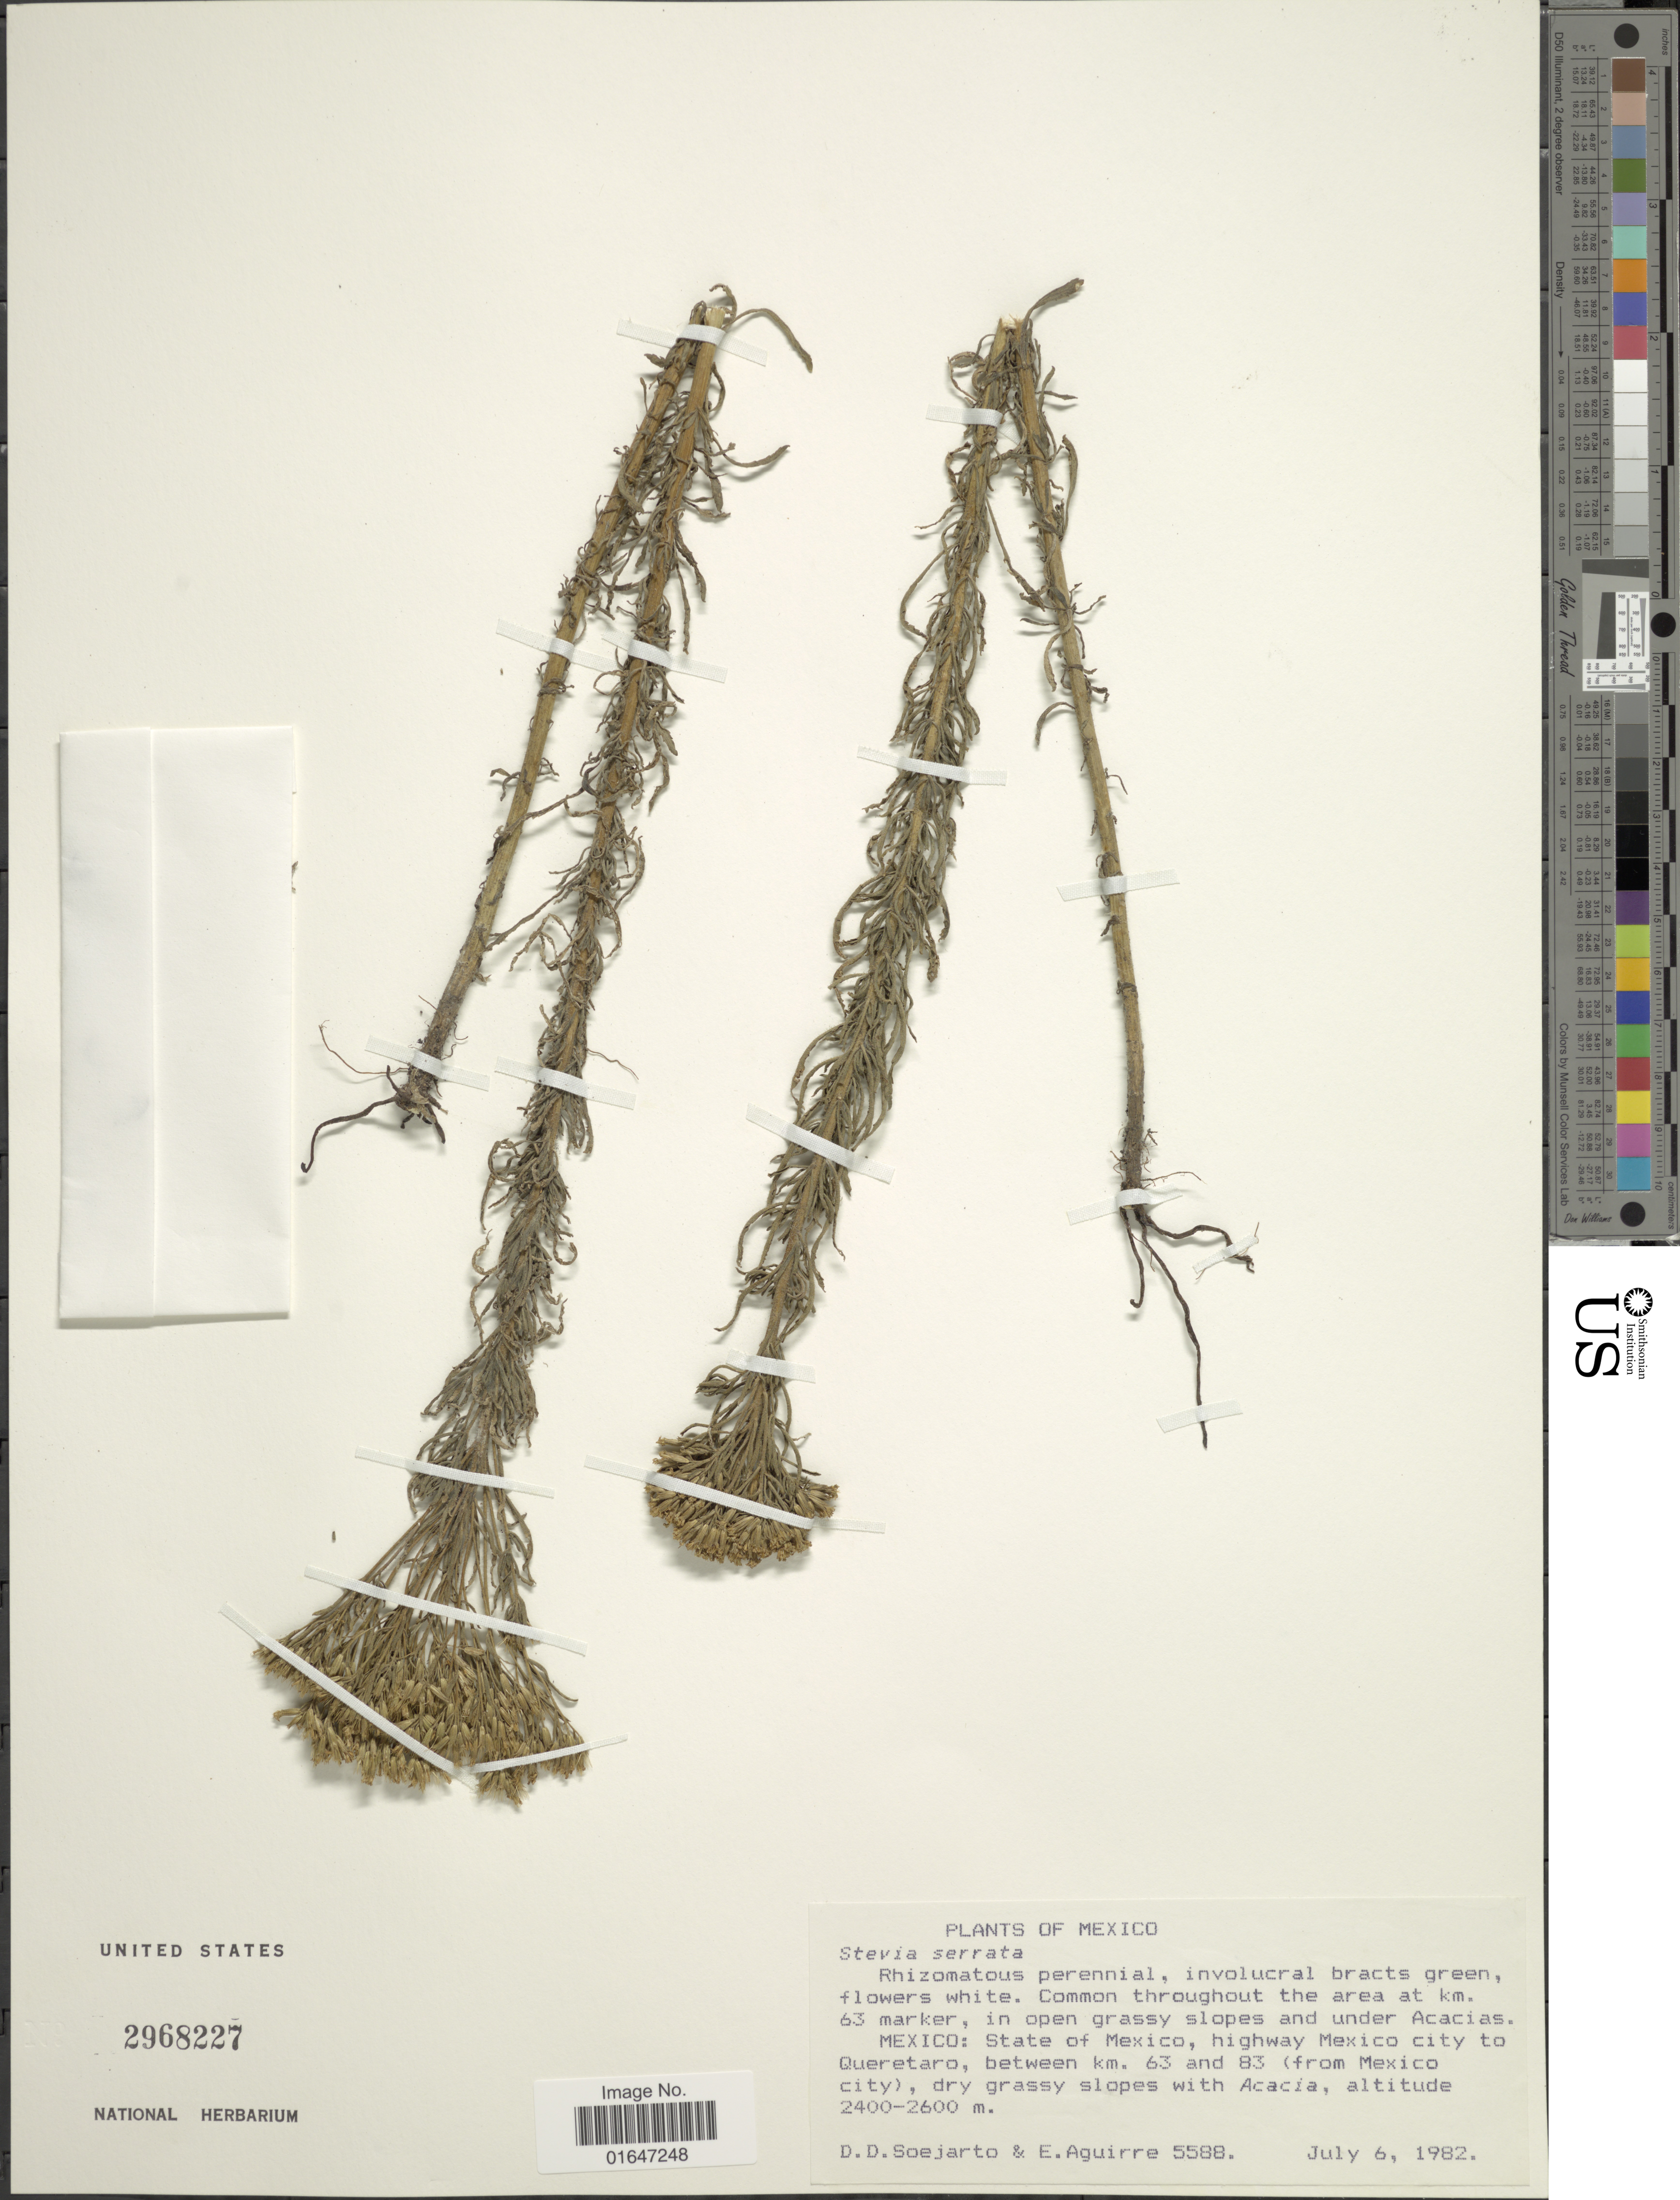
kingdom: Plantae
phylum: Tracheophyta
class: Magnoliopsida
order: Asterales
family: Asteraceae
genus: Stevia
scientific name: Stevia serrata var. arguta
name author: B.L. Rob.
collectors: E. Aguirre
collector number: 5588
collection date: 1982-07-06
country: Mexico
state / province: Querétaro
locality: State of Mexico, highway Mexico city to Queretaro, between km 63 km 83 ( from Mexico city ) .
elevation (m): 2400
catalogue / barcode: US 2968227